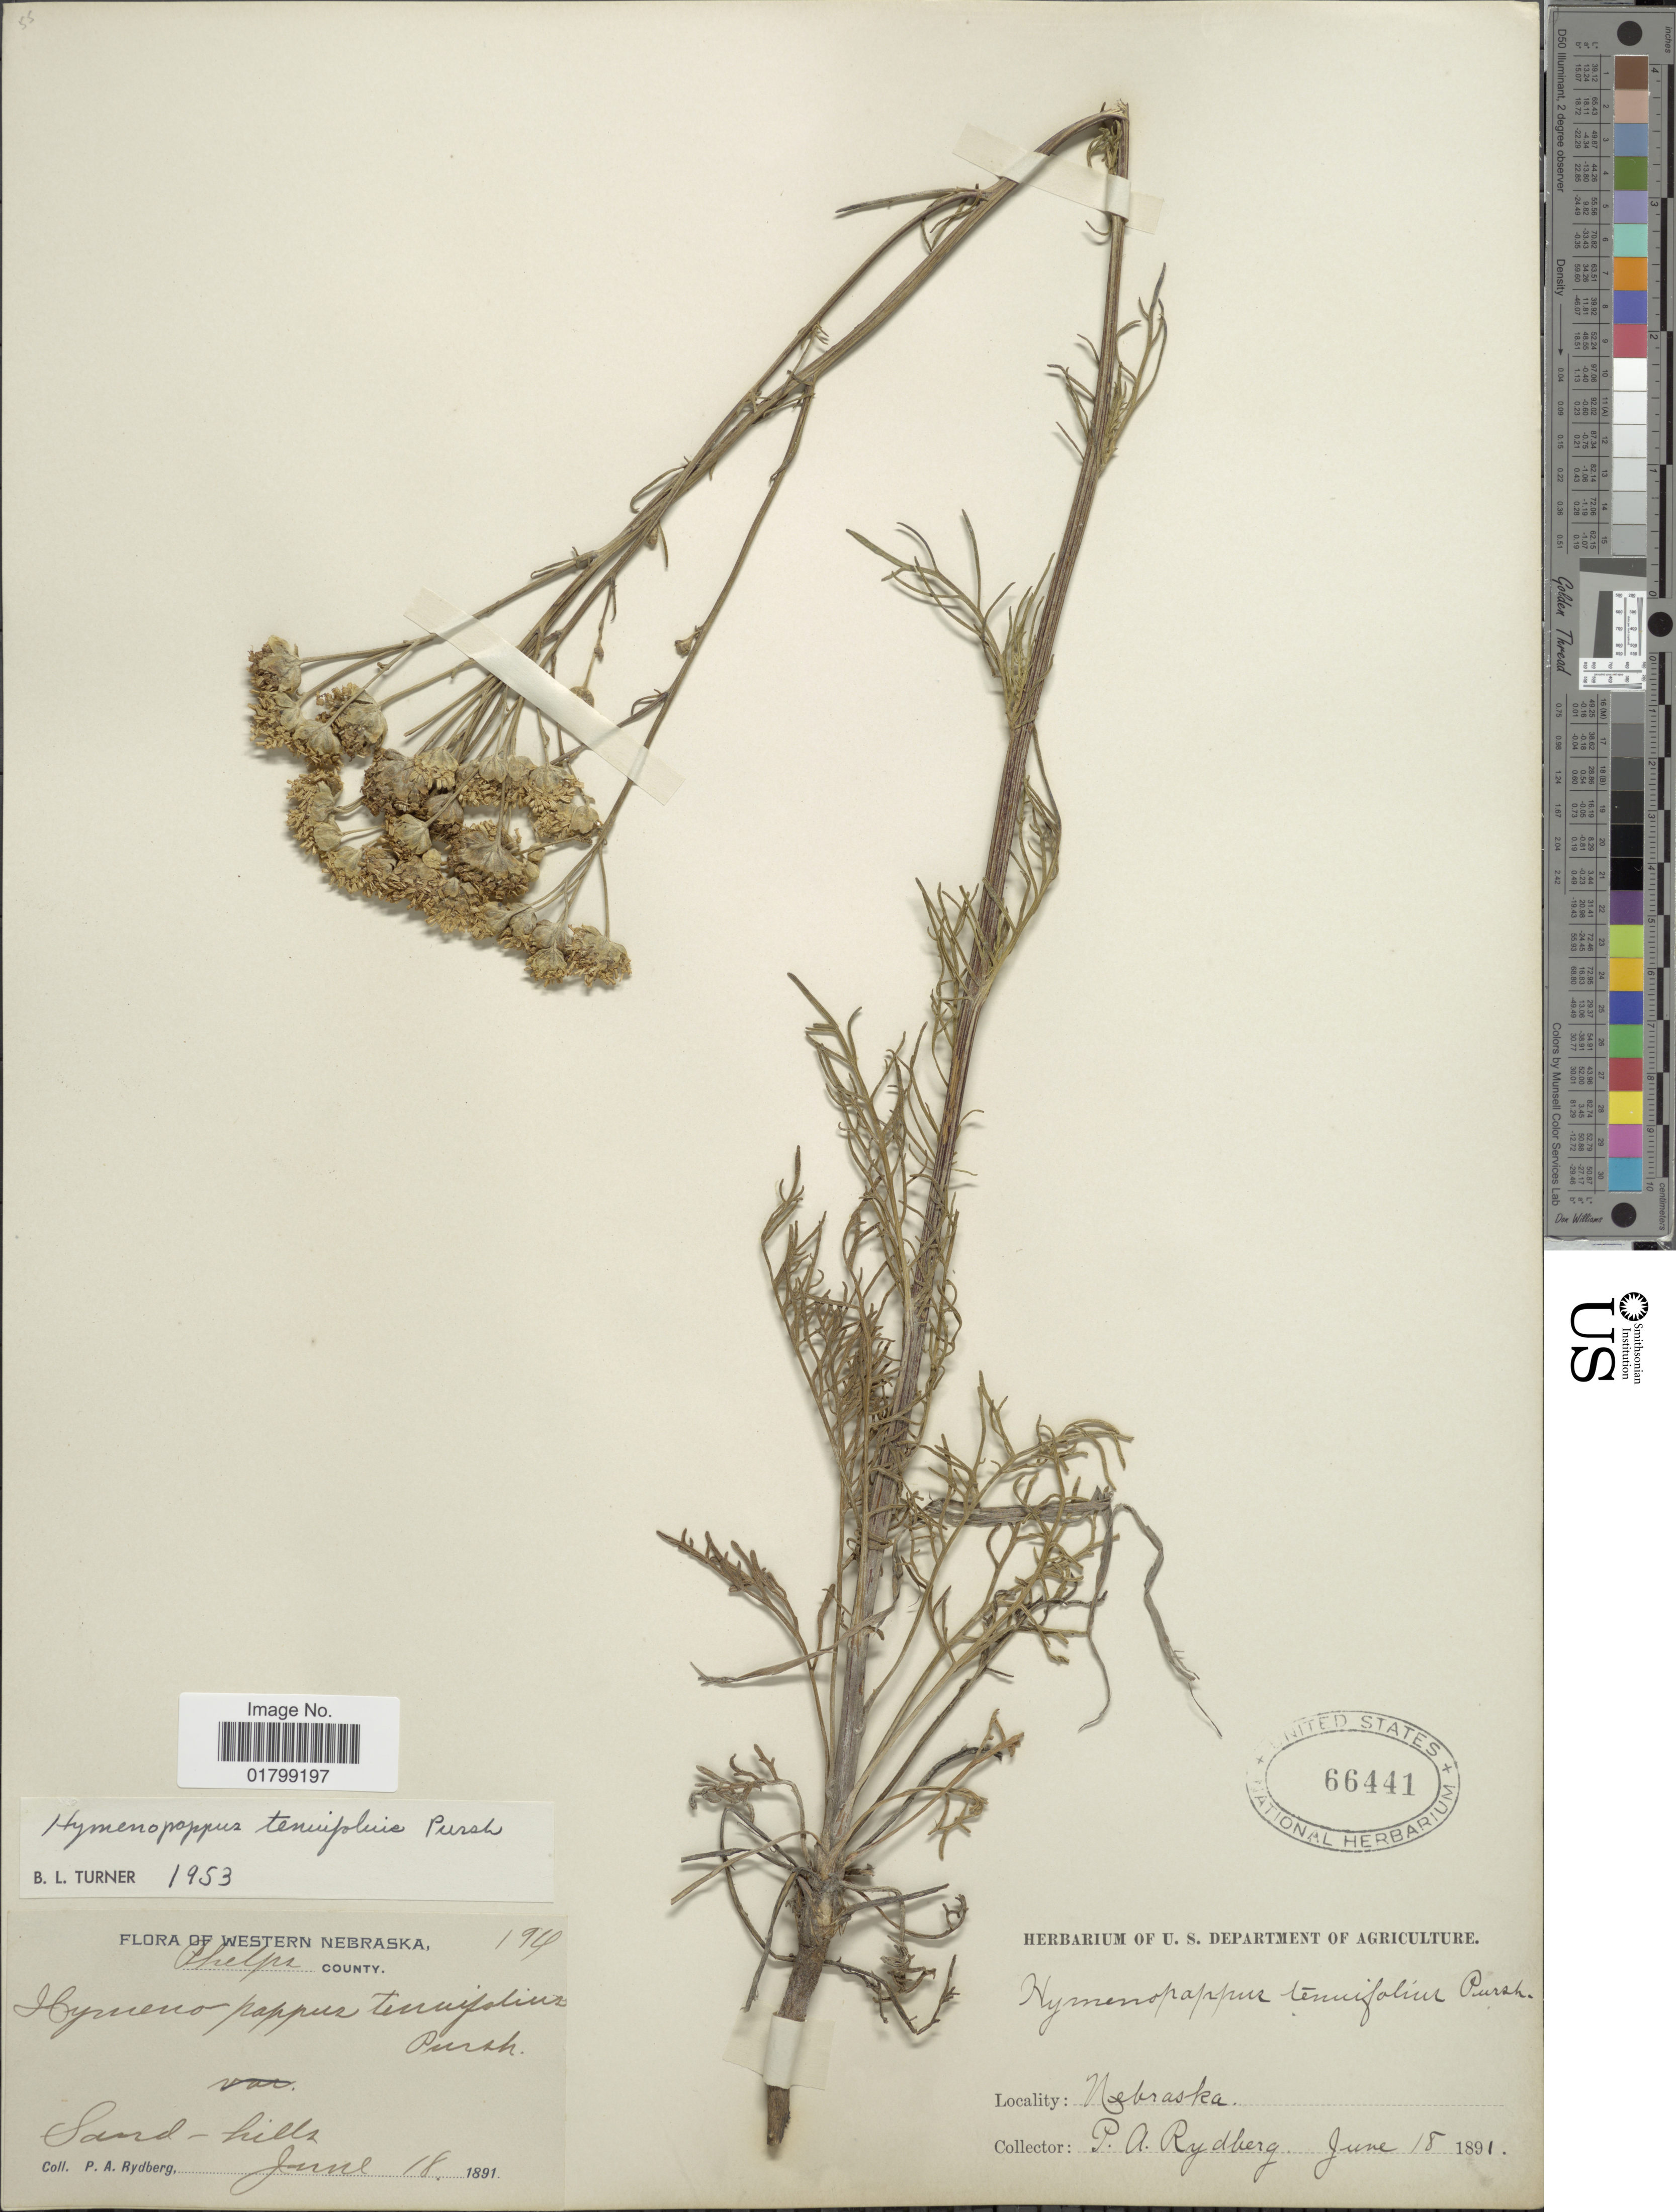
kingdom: Plantae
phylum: Tracheophyta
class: Magnoliopsida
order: Asterales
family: Asteraceae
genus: Hymenopappus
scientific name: Hymenopappus tenuifolius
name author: Pursh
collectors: P. A. Rydberg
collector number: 194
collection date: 1891-06-18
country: United States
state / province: Nebraska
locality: Western Nebraska, Phelps County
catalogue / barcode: US 66441